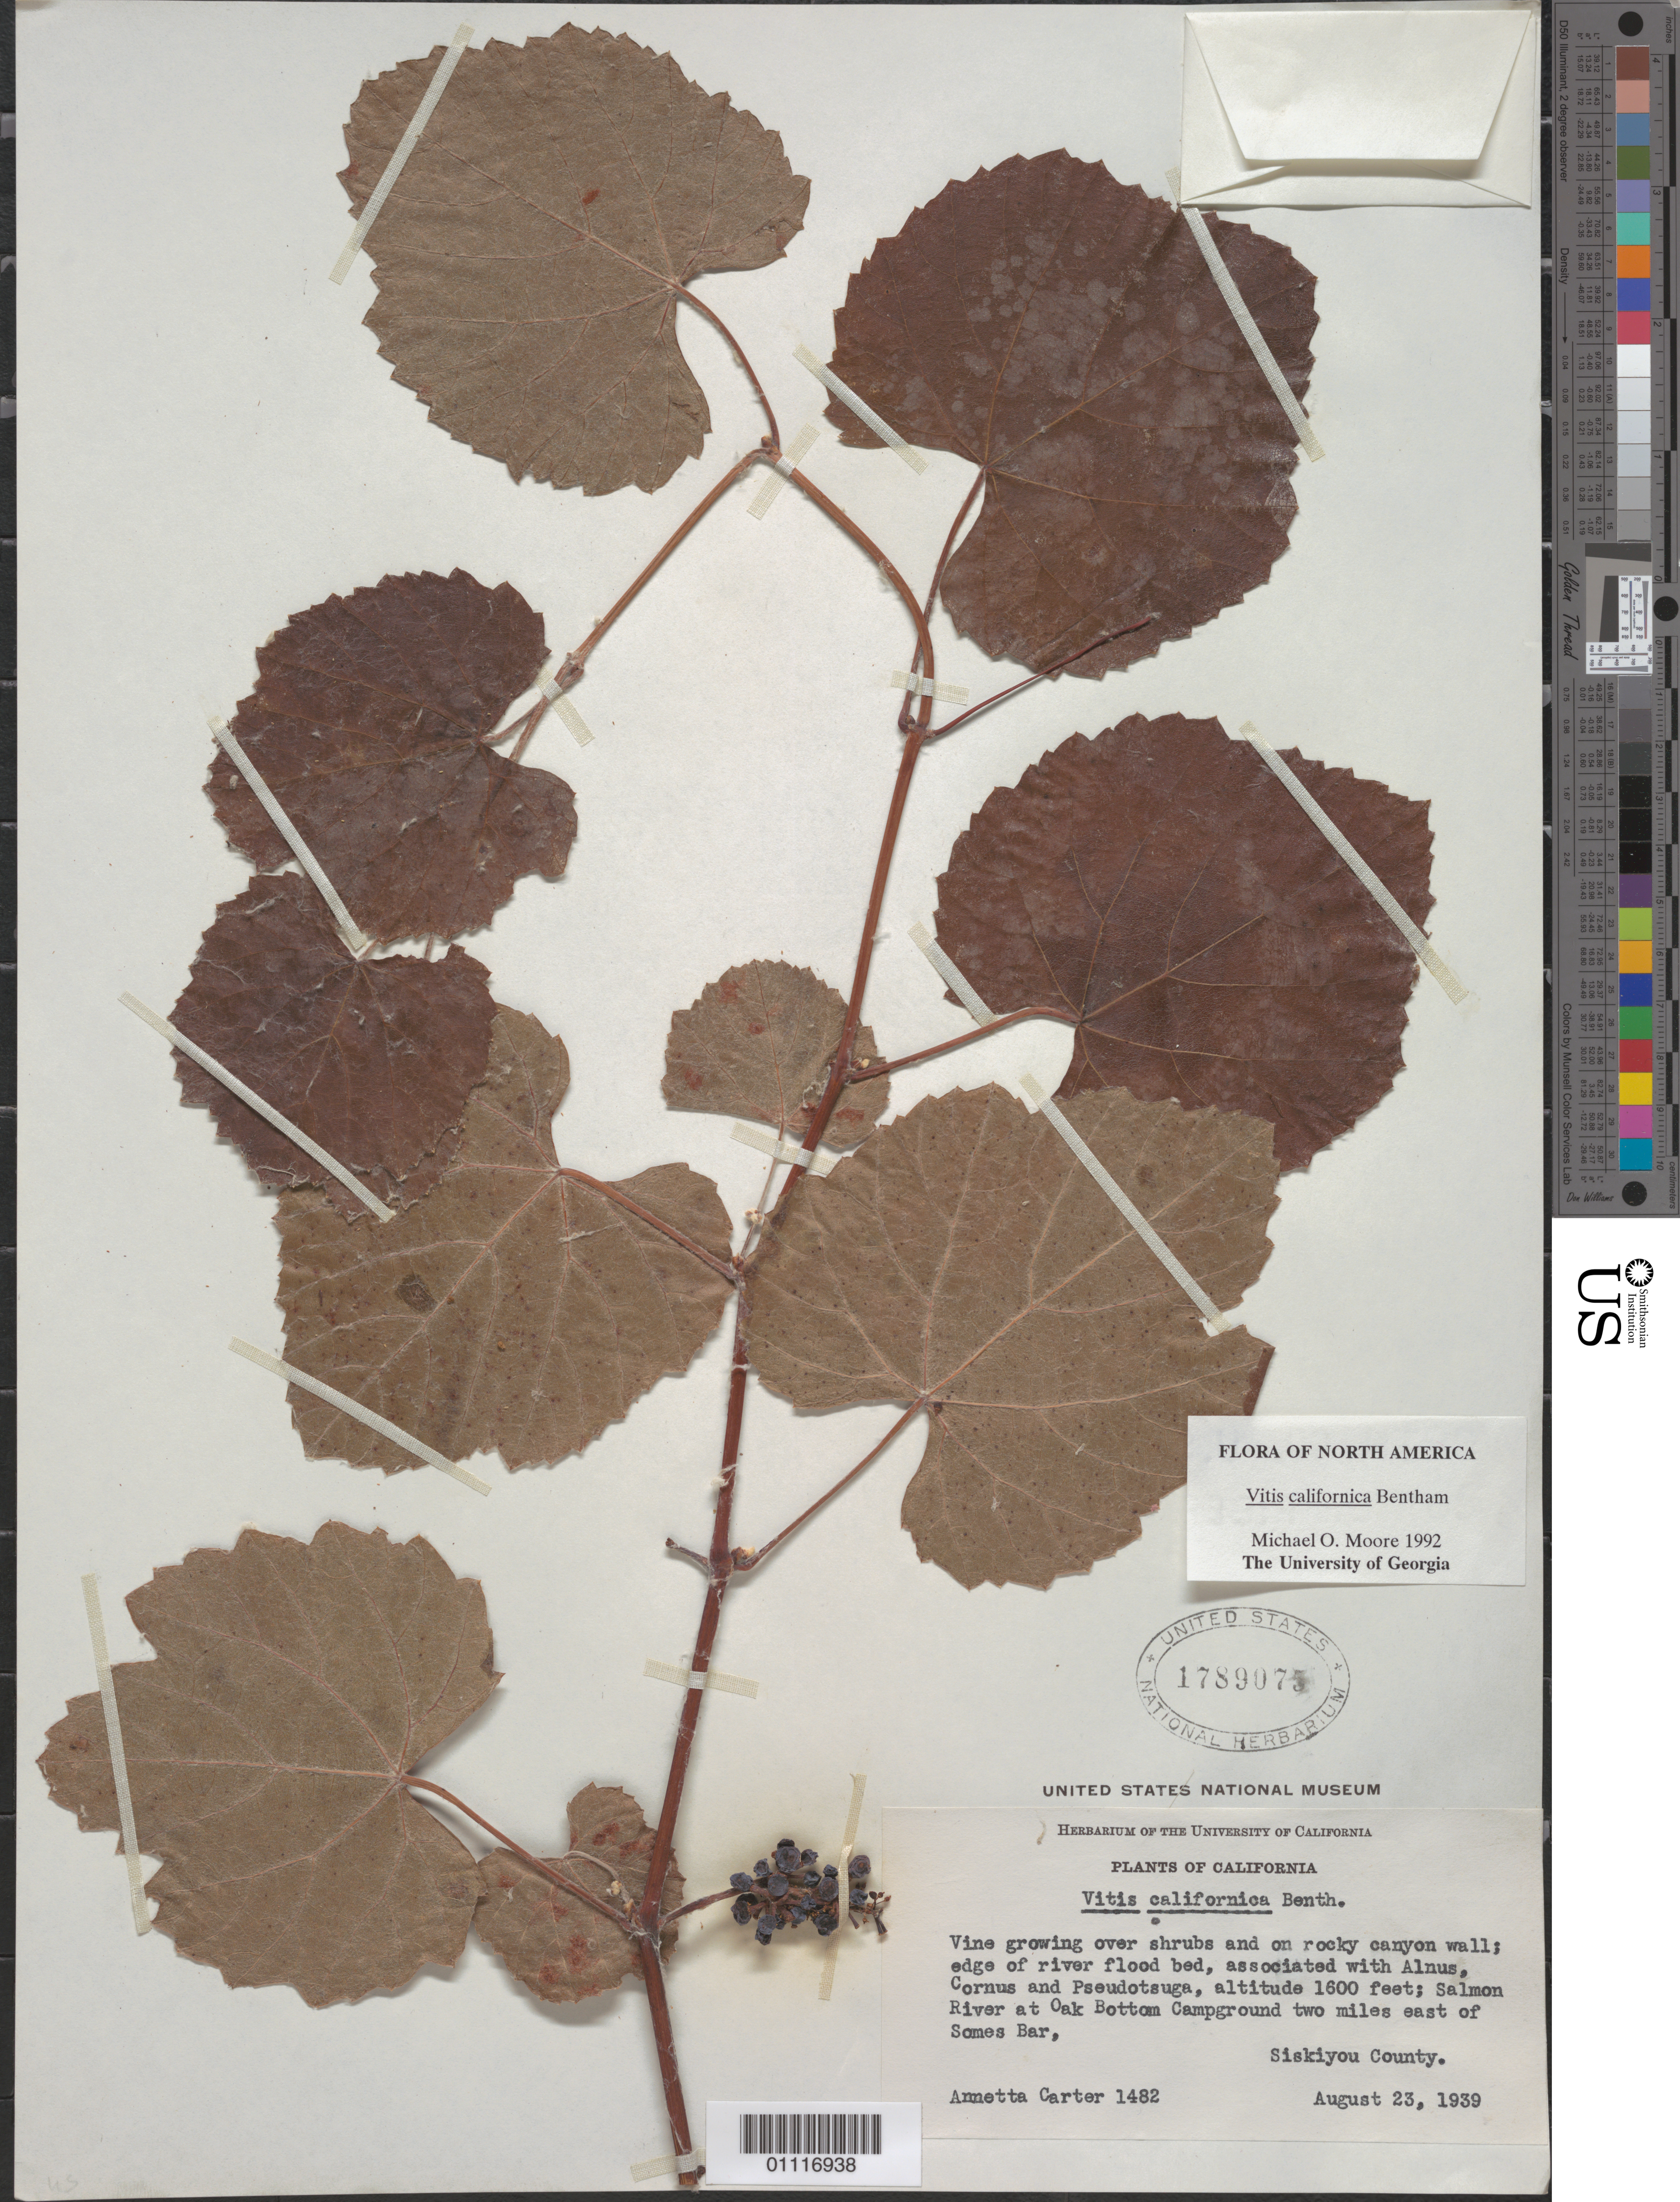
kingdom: Plantae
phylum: Tracheophyta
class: Magnoliopsida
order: Vitales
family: Vitaceae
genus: Vitis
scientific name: Vitis californica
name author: Benth.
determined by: Moore, M. O.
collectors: A. Carter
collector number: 1482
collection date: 1939-08-23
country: United States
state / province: California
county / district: Siskiyou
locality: Salmon River at Oak bottom Campground two miles east of Somes Bar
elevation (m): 488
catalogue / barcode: US 1789075